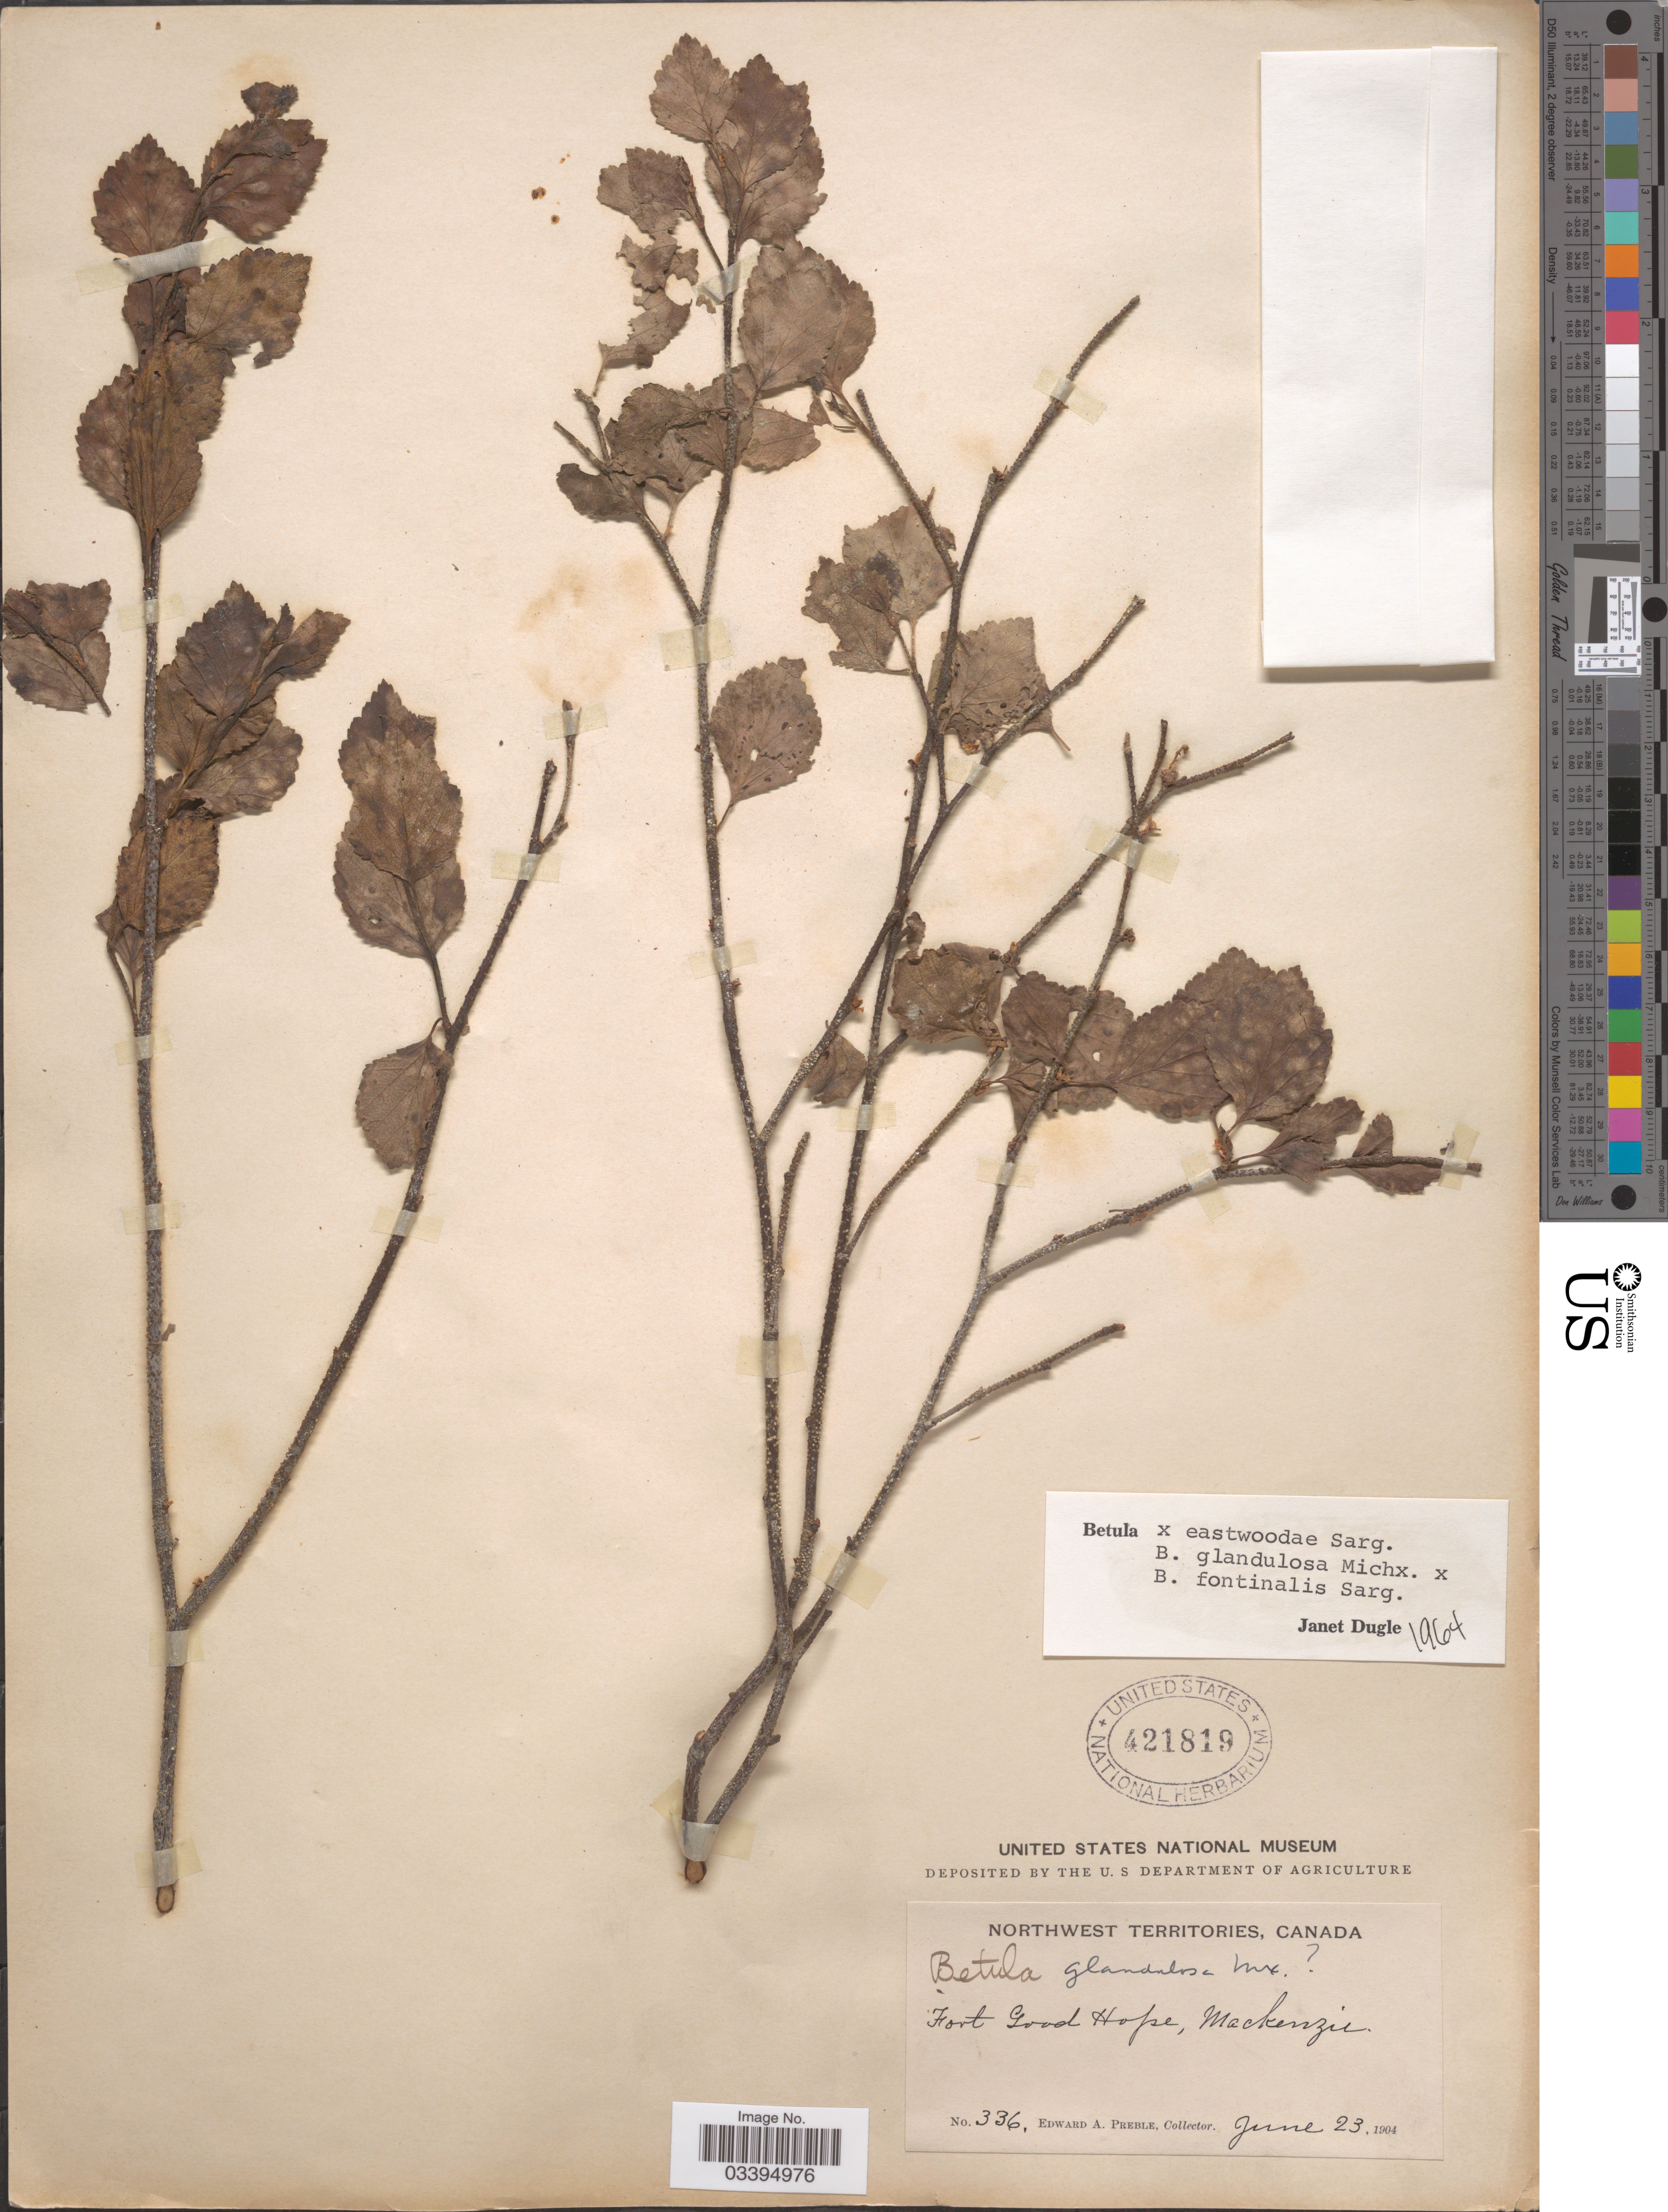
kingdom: Plantae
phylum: Tracheophyta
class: Magnoliopsida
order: Fagales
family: Betulaceae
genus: Betula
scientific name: Betula eastwoodae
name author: Sarg.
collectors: E. Preble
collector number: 336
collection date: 1904-06-23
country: Canada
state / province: Northwest Territories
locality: Fort Good Hope, Mackenzie.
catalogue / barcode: US 421819